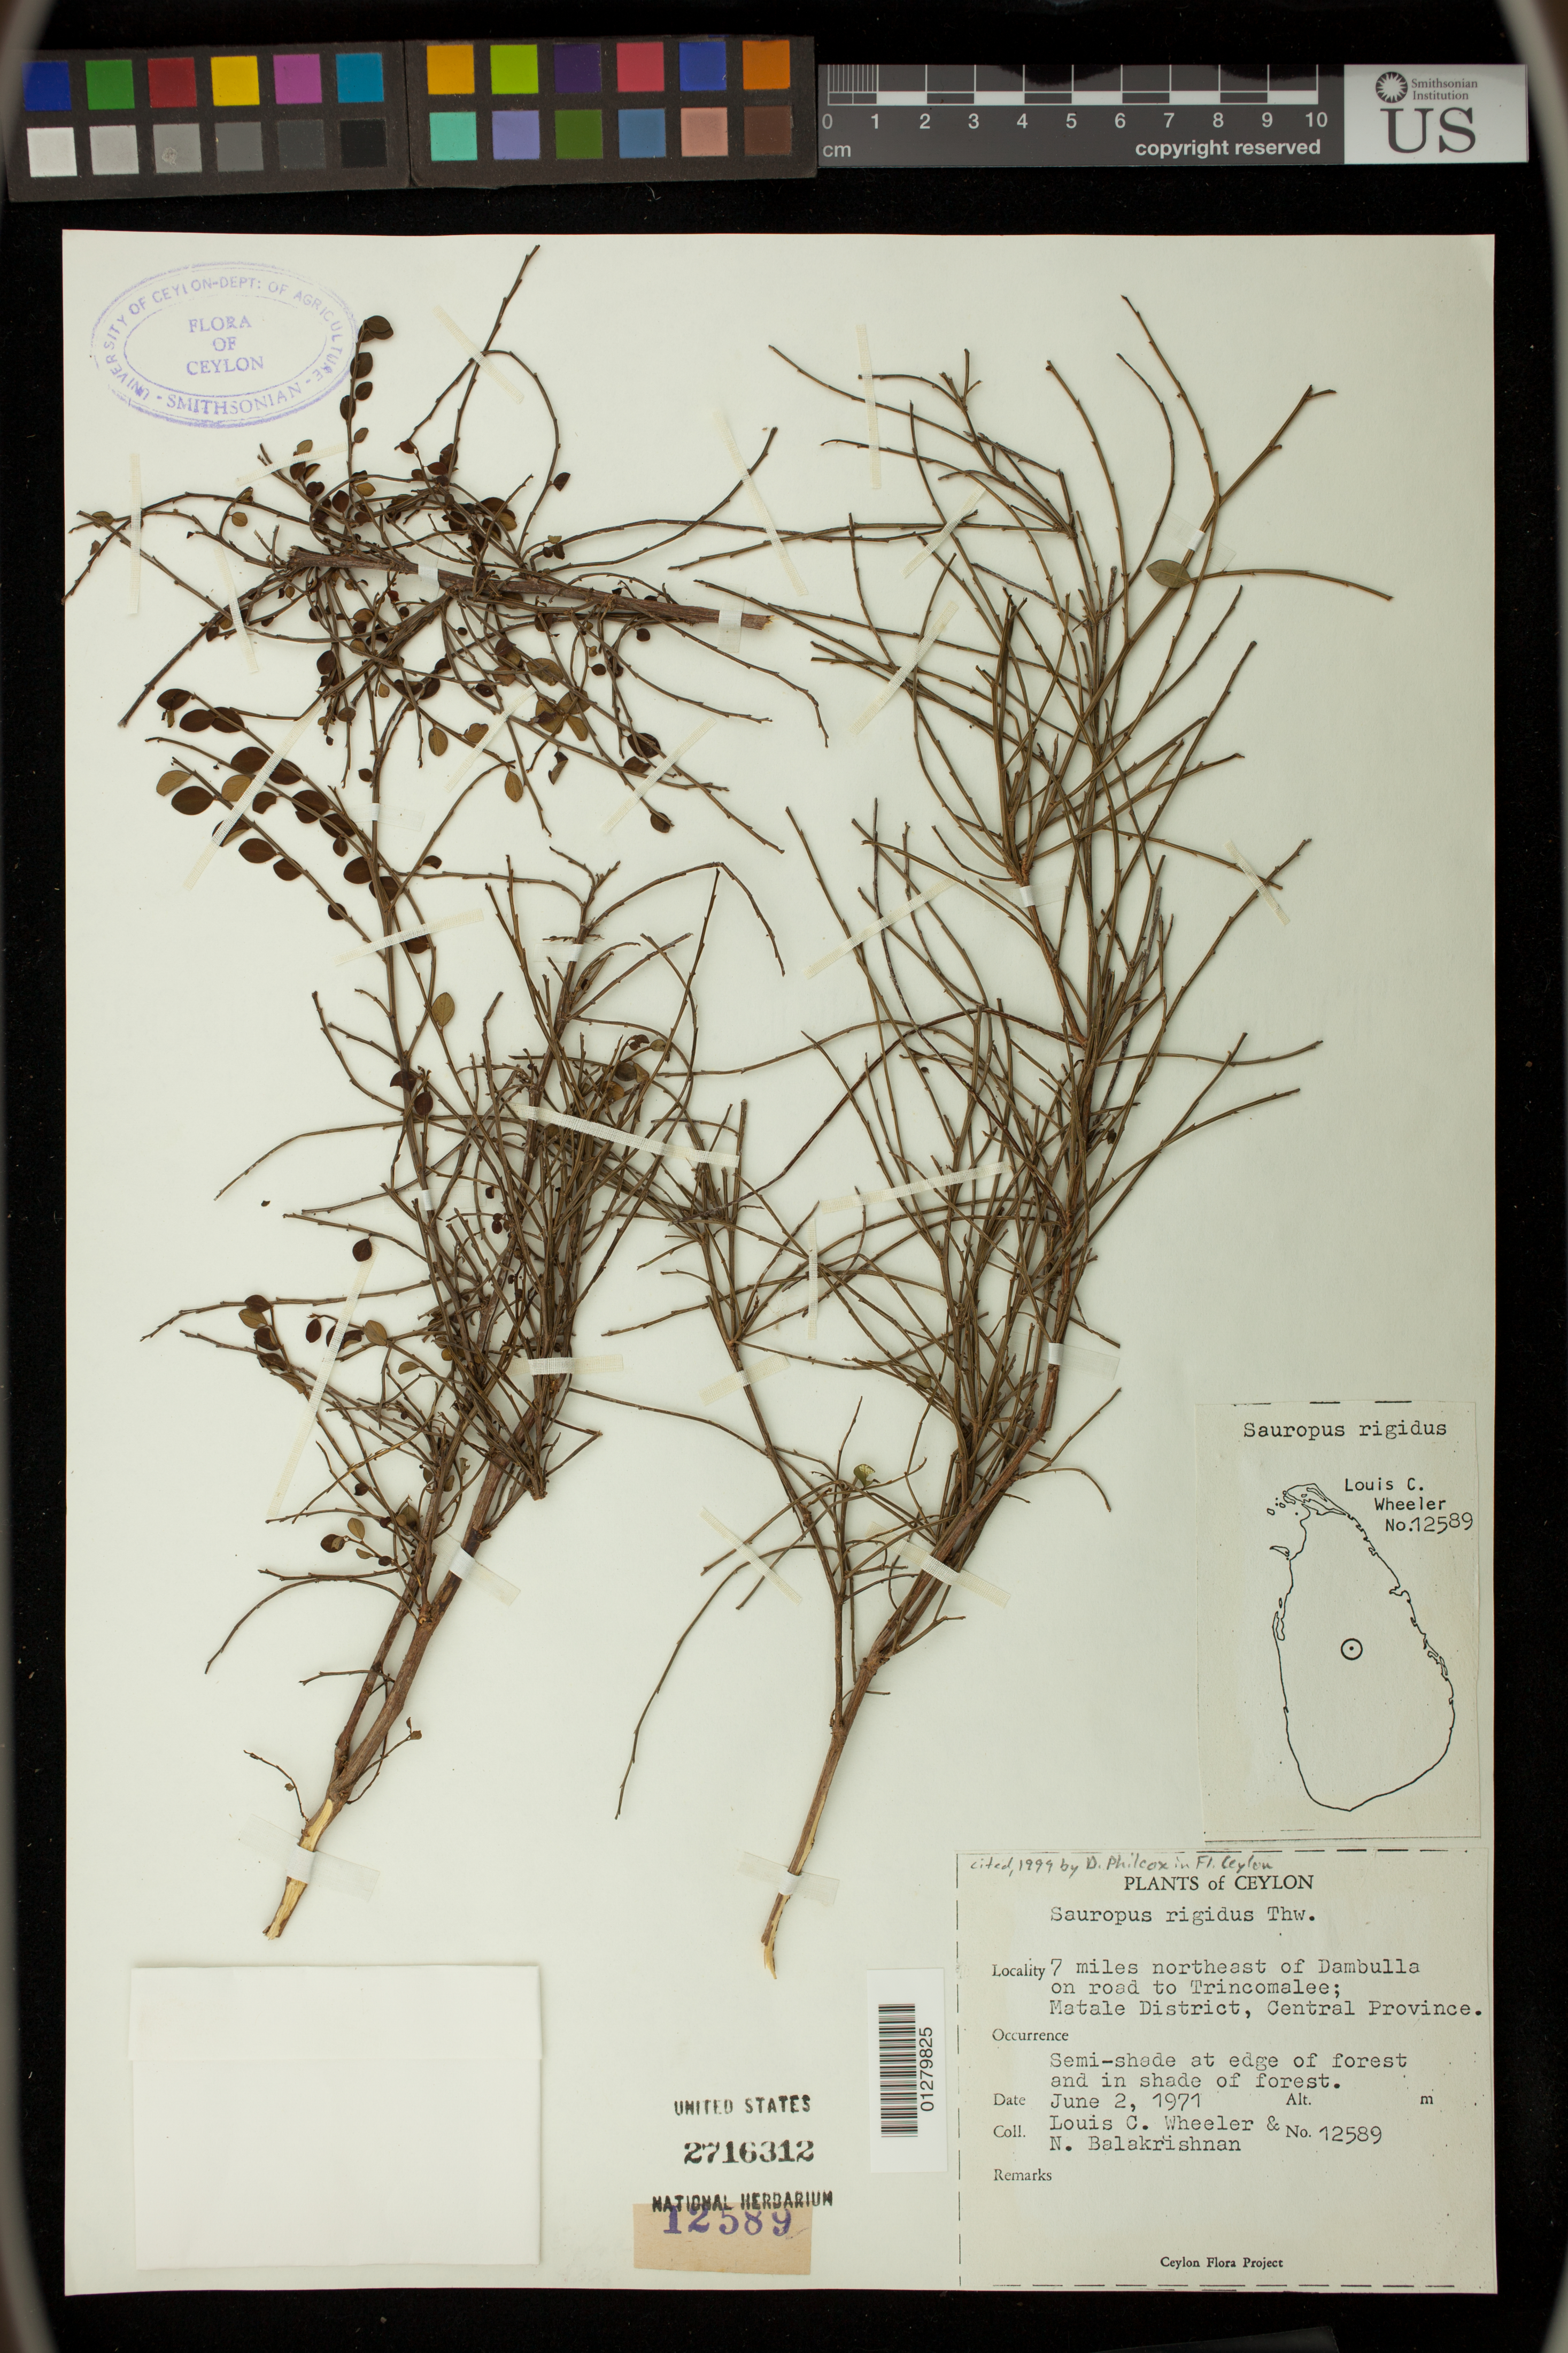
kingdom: Plantae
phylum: Tracheophyta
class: Magnoliopsida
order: Malpighiales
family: Phyllanthaceae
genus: Sauropus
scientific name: Sauropus quadrangularis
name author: (Willd.) Müll. Arg.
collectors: L. C. Wheeler & N. Balakrishnan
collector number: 12589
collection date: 1971-06-02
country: Sri Lanka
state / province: Central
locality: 7 miles northeast of Dambulla on road to Trincomalee; Matale District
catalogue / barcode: US 2716312